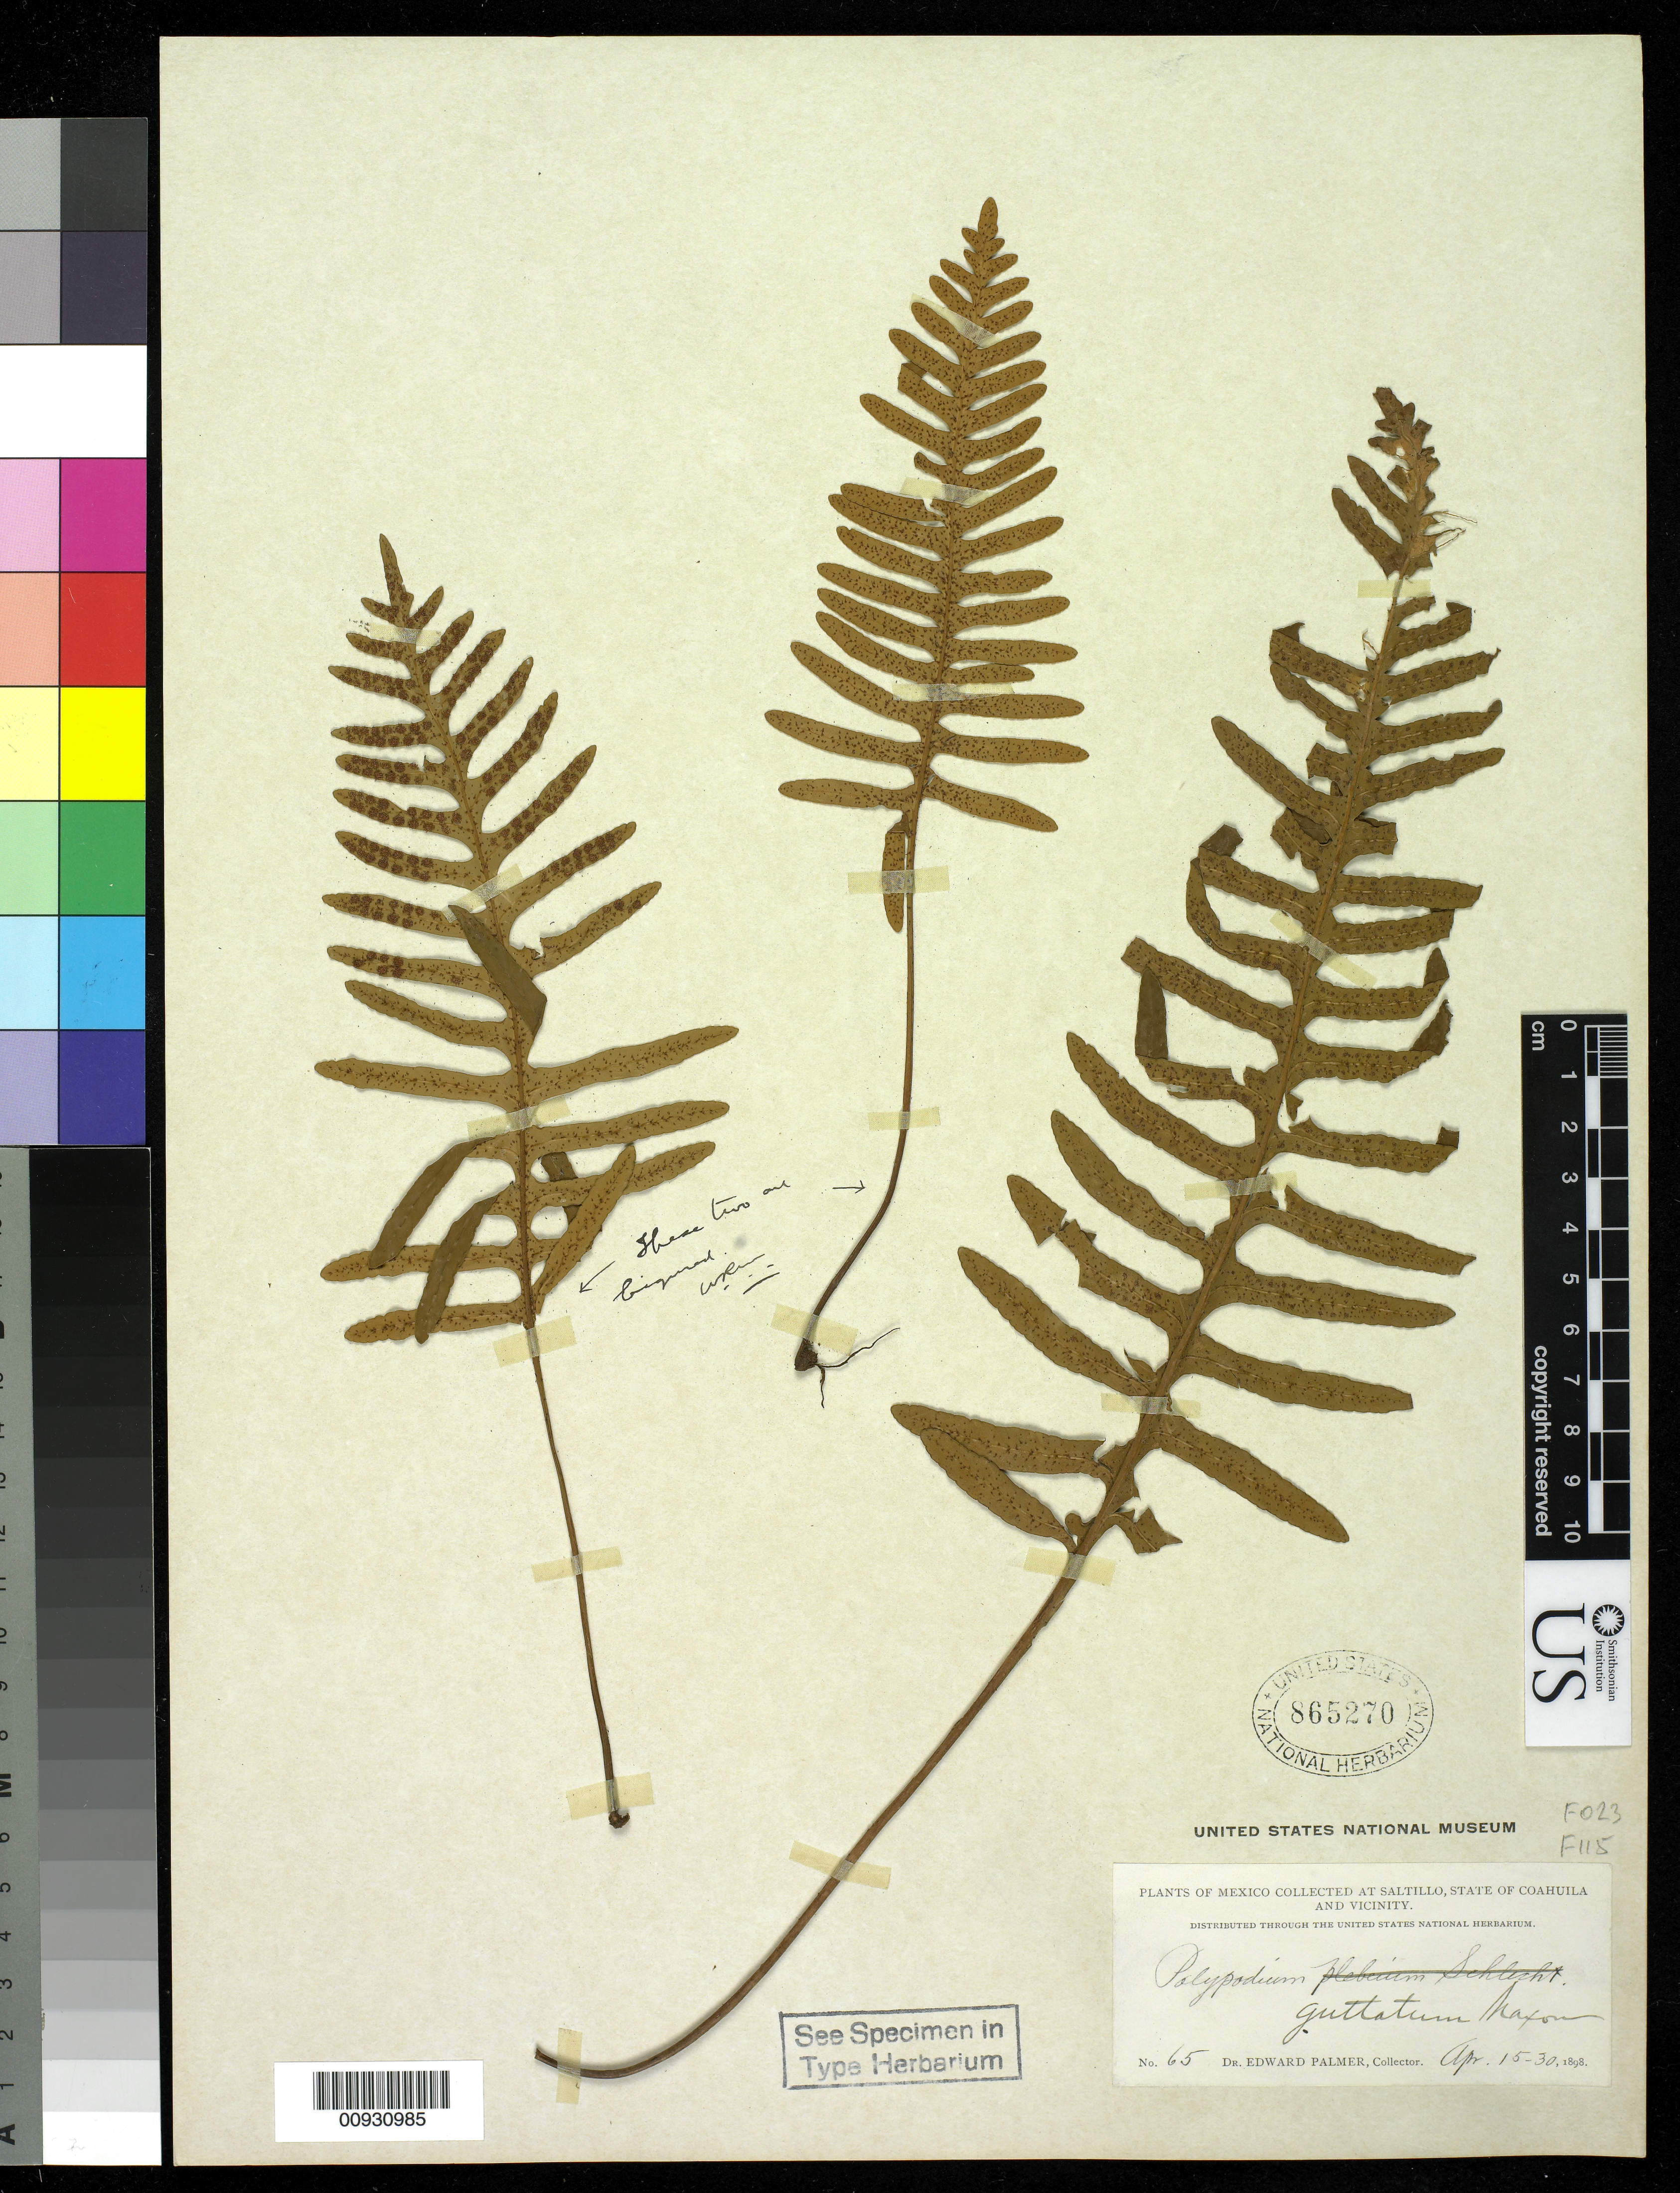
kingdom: Plantae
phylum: Tracheophyta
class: Polypodiopsida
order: Polypodiales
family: Polypodiaceae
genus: Polypodium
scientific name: Polypodium guttatum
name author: Maxon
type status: Isotype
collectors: E. Palmer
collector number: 65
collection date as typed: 15 Apr 1898 to 30 Apr 1898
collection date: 1898-04-15/1898-04-30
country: Mexico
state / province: Coahuila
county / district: Saltillo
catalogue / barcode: US 865270